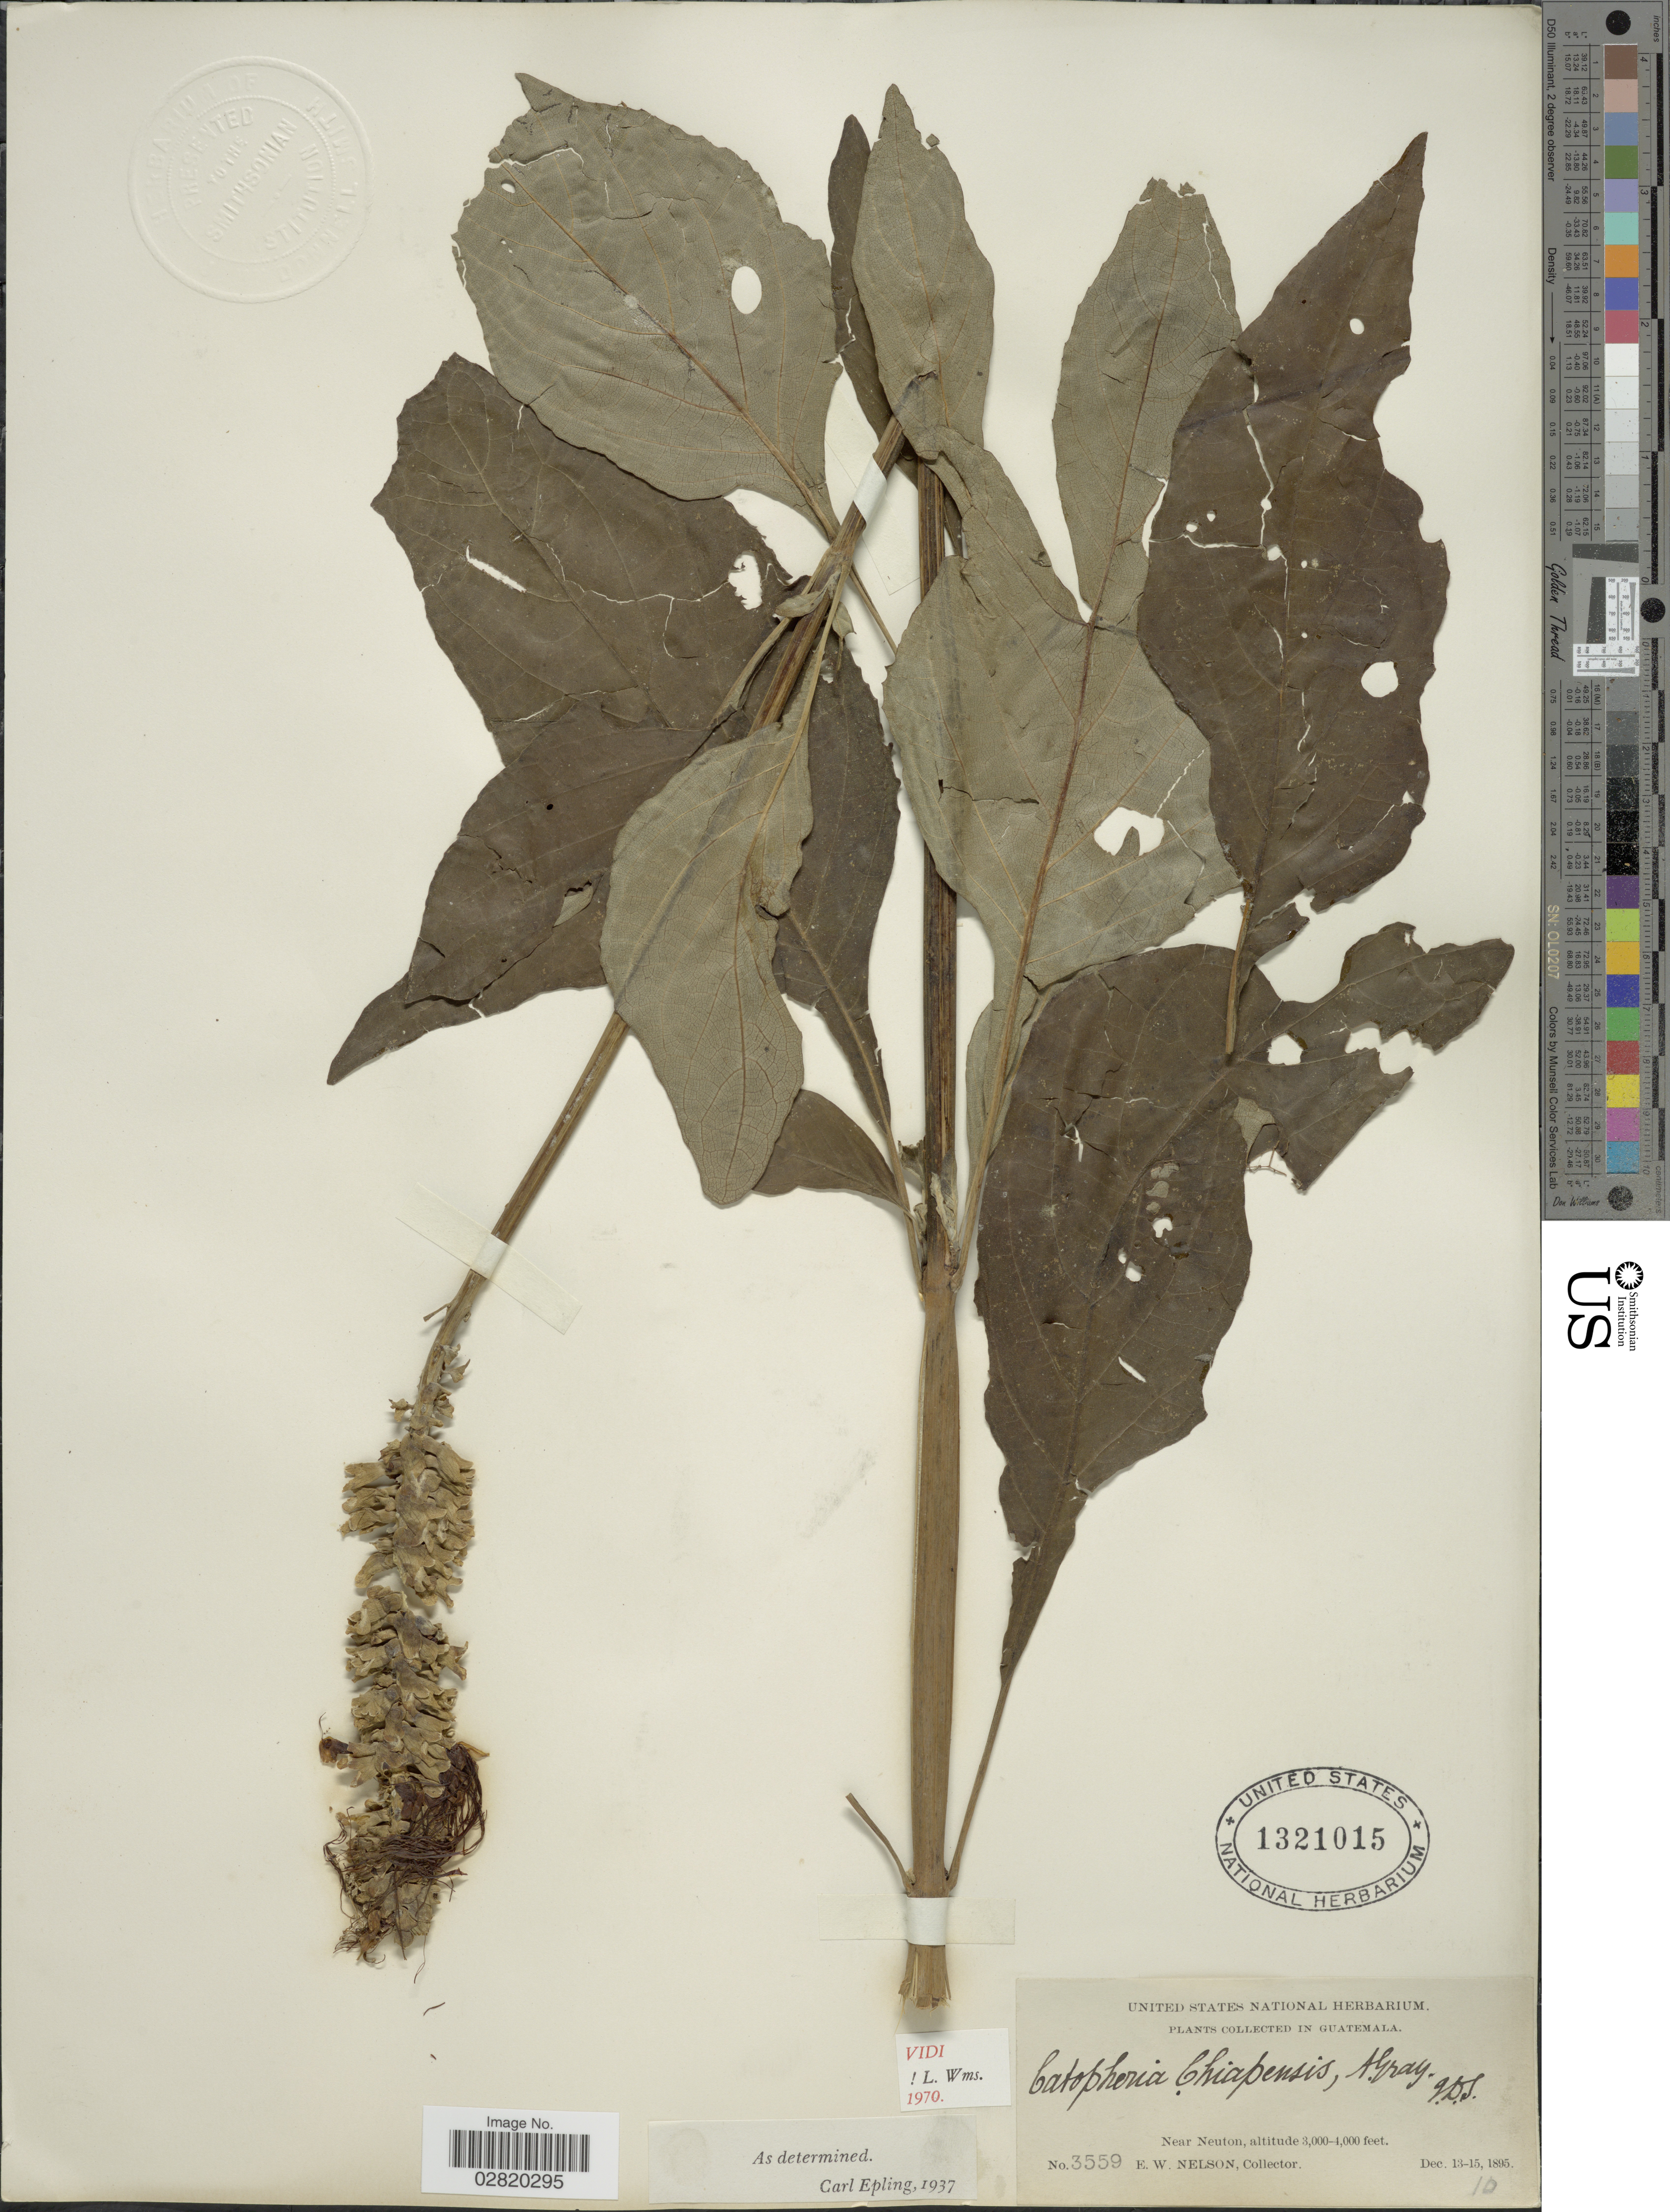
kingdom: Plantae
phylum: Tracheophyta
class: Magnoliopsida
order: Lamiales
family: Lamiaceae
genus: Catoferia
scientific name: Catoferia chiapensis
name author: A. Gray ex Benth.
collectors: E. W. Nelson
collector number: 3559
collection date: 1895-12-13/1895-12-15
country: Guatemala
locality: Near Neuton.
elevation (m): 914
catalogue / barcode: US 1321015